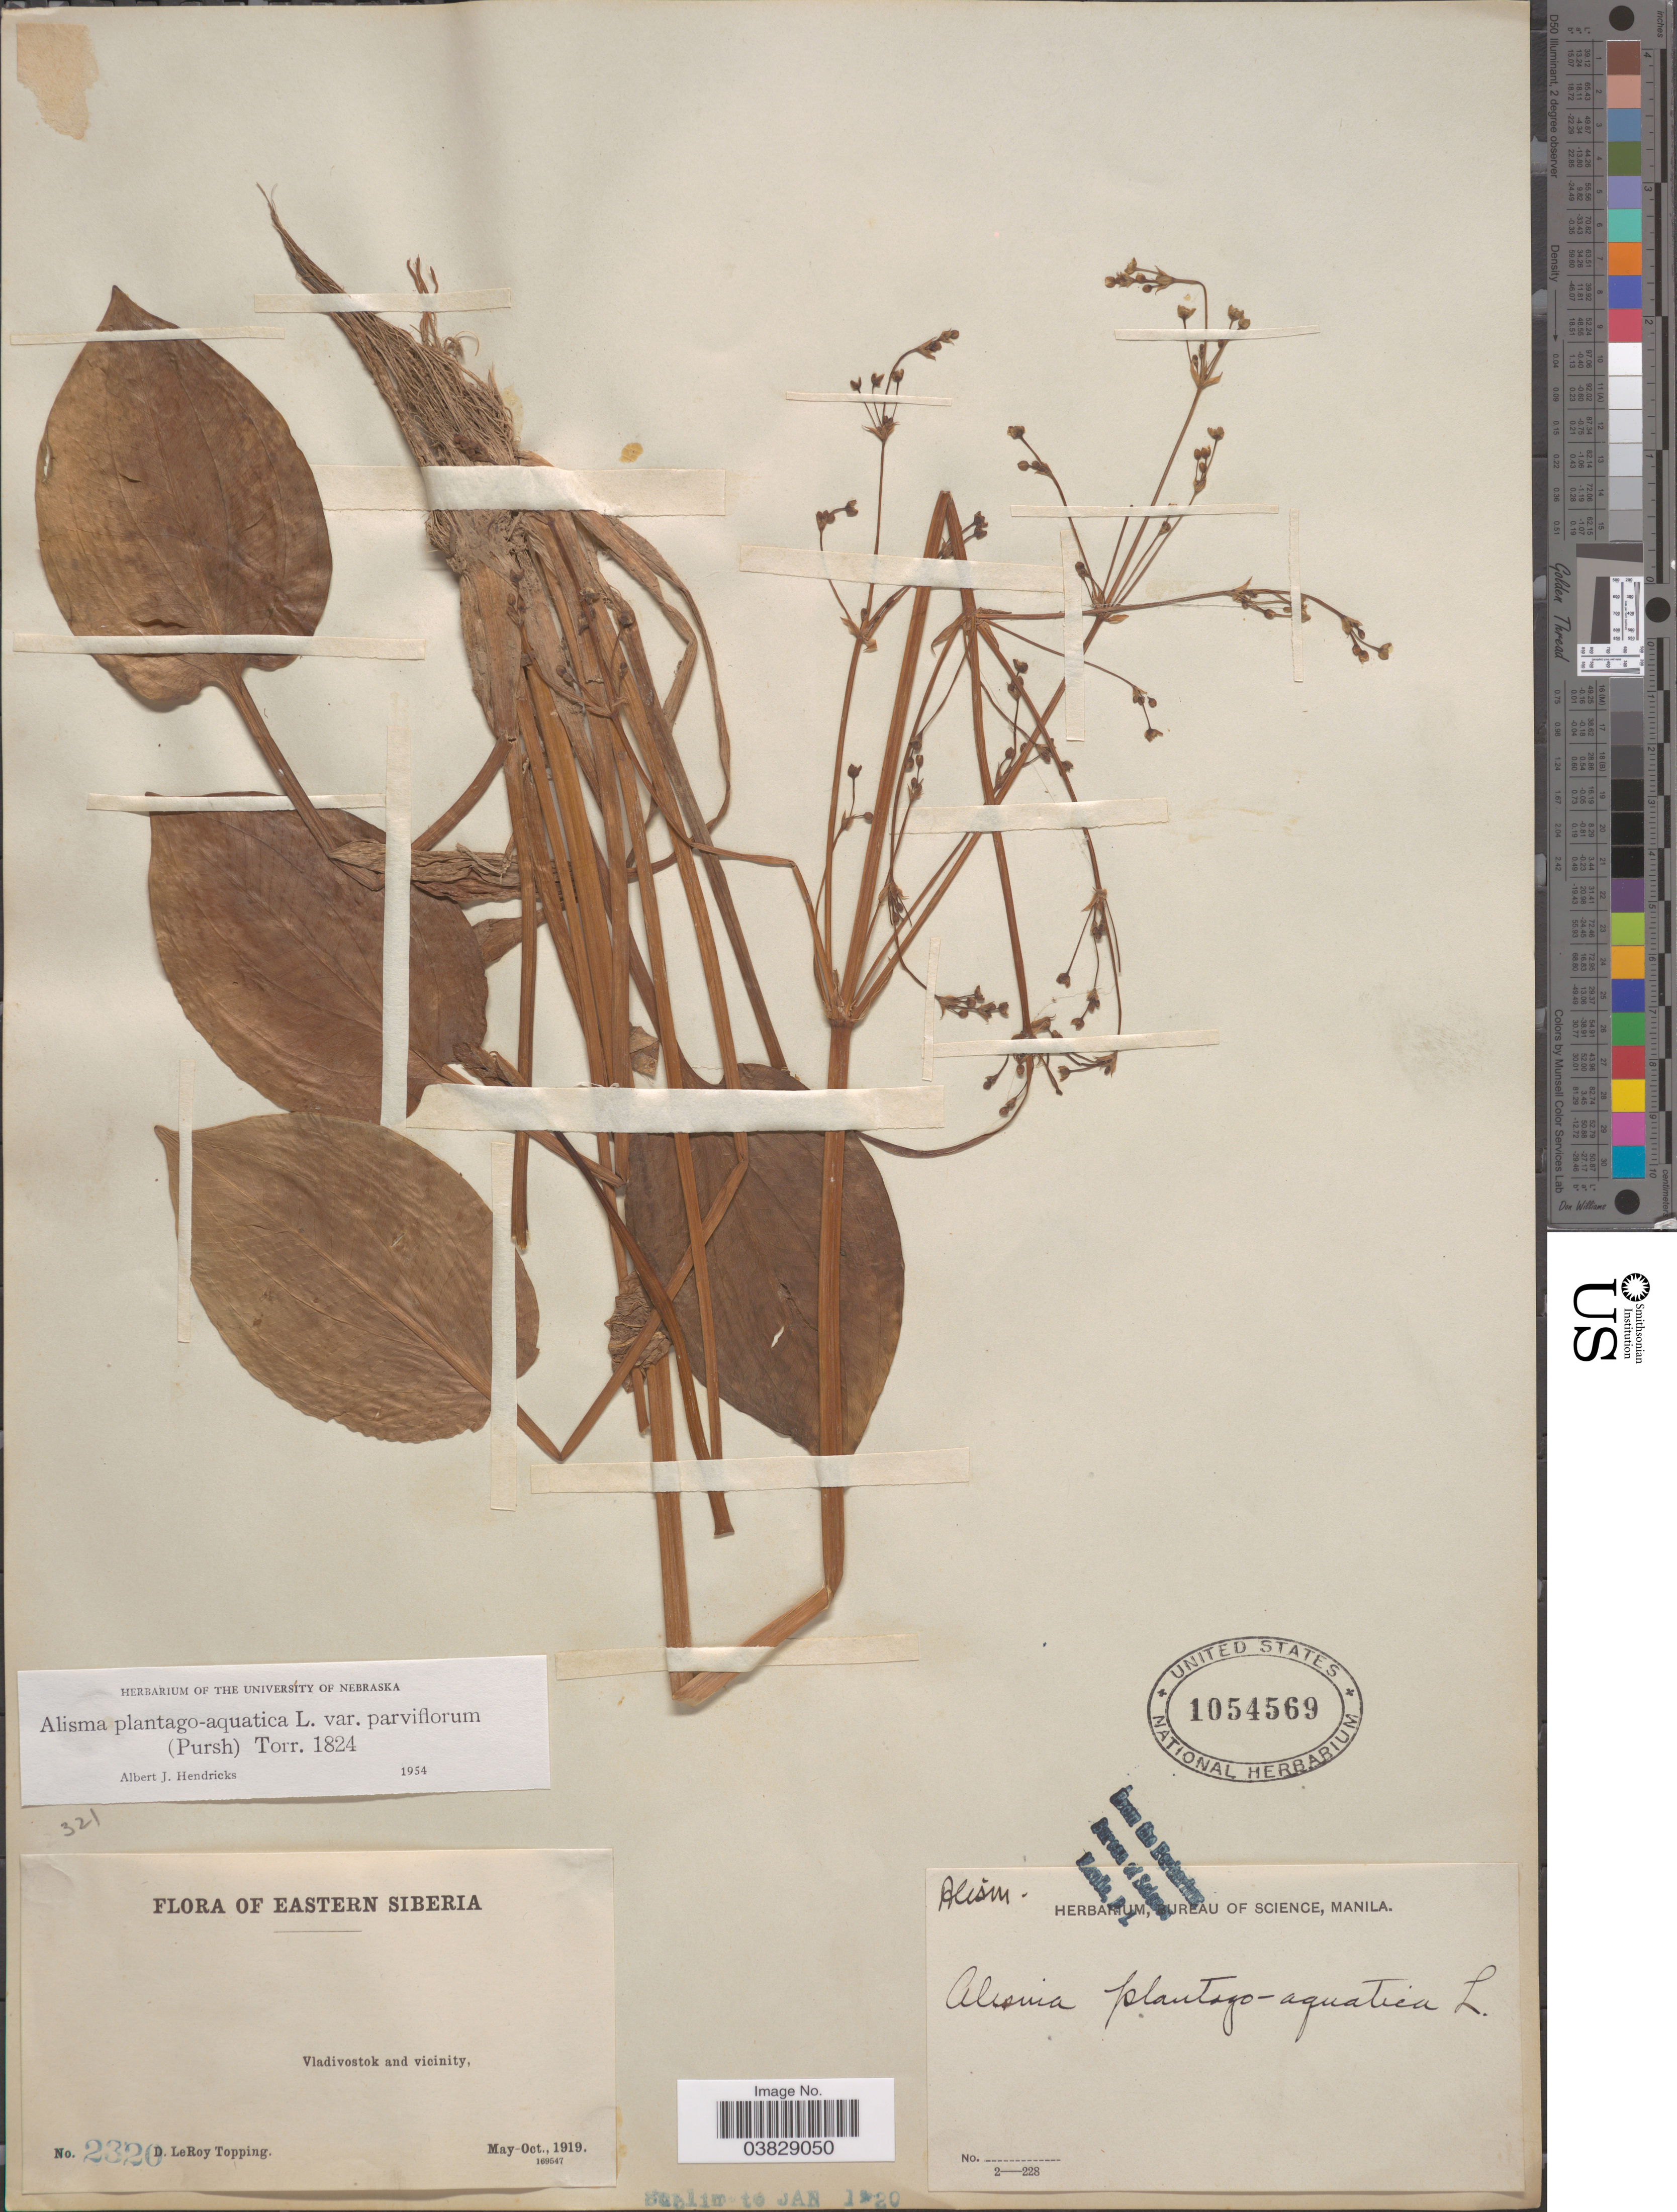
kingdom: Plantae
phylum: Tracheophyta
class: Liliopsida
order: Alismatales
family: Alismataceae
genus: Alisma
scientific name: Alisma plantago-aquatica var. parviflorum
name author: (Pursh) Torr.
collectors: D. L. Topping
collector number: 2320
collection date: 1919-05/1919-10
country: Russian Federation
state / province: Primorsky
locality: Eastern Siberia. Vladivostok and vicinity.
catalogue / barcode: US 1054569